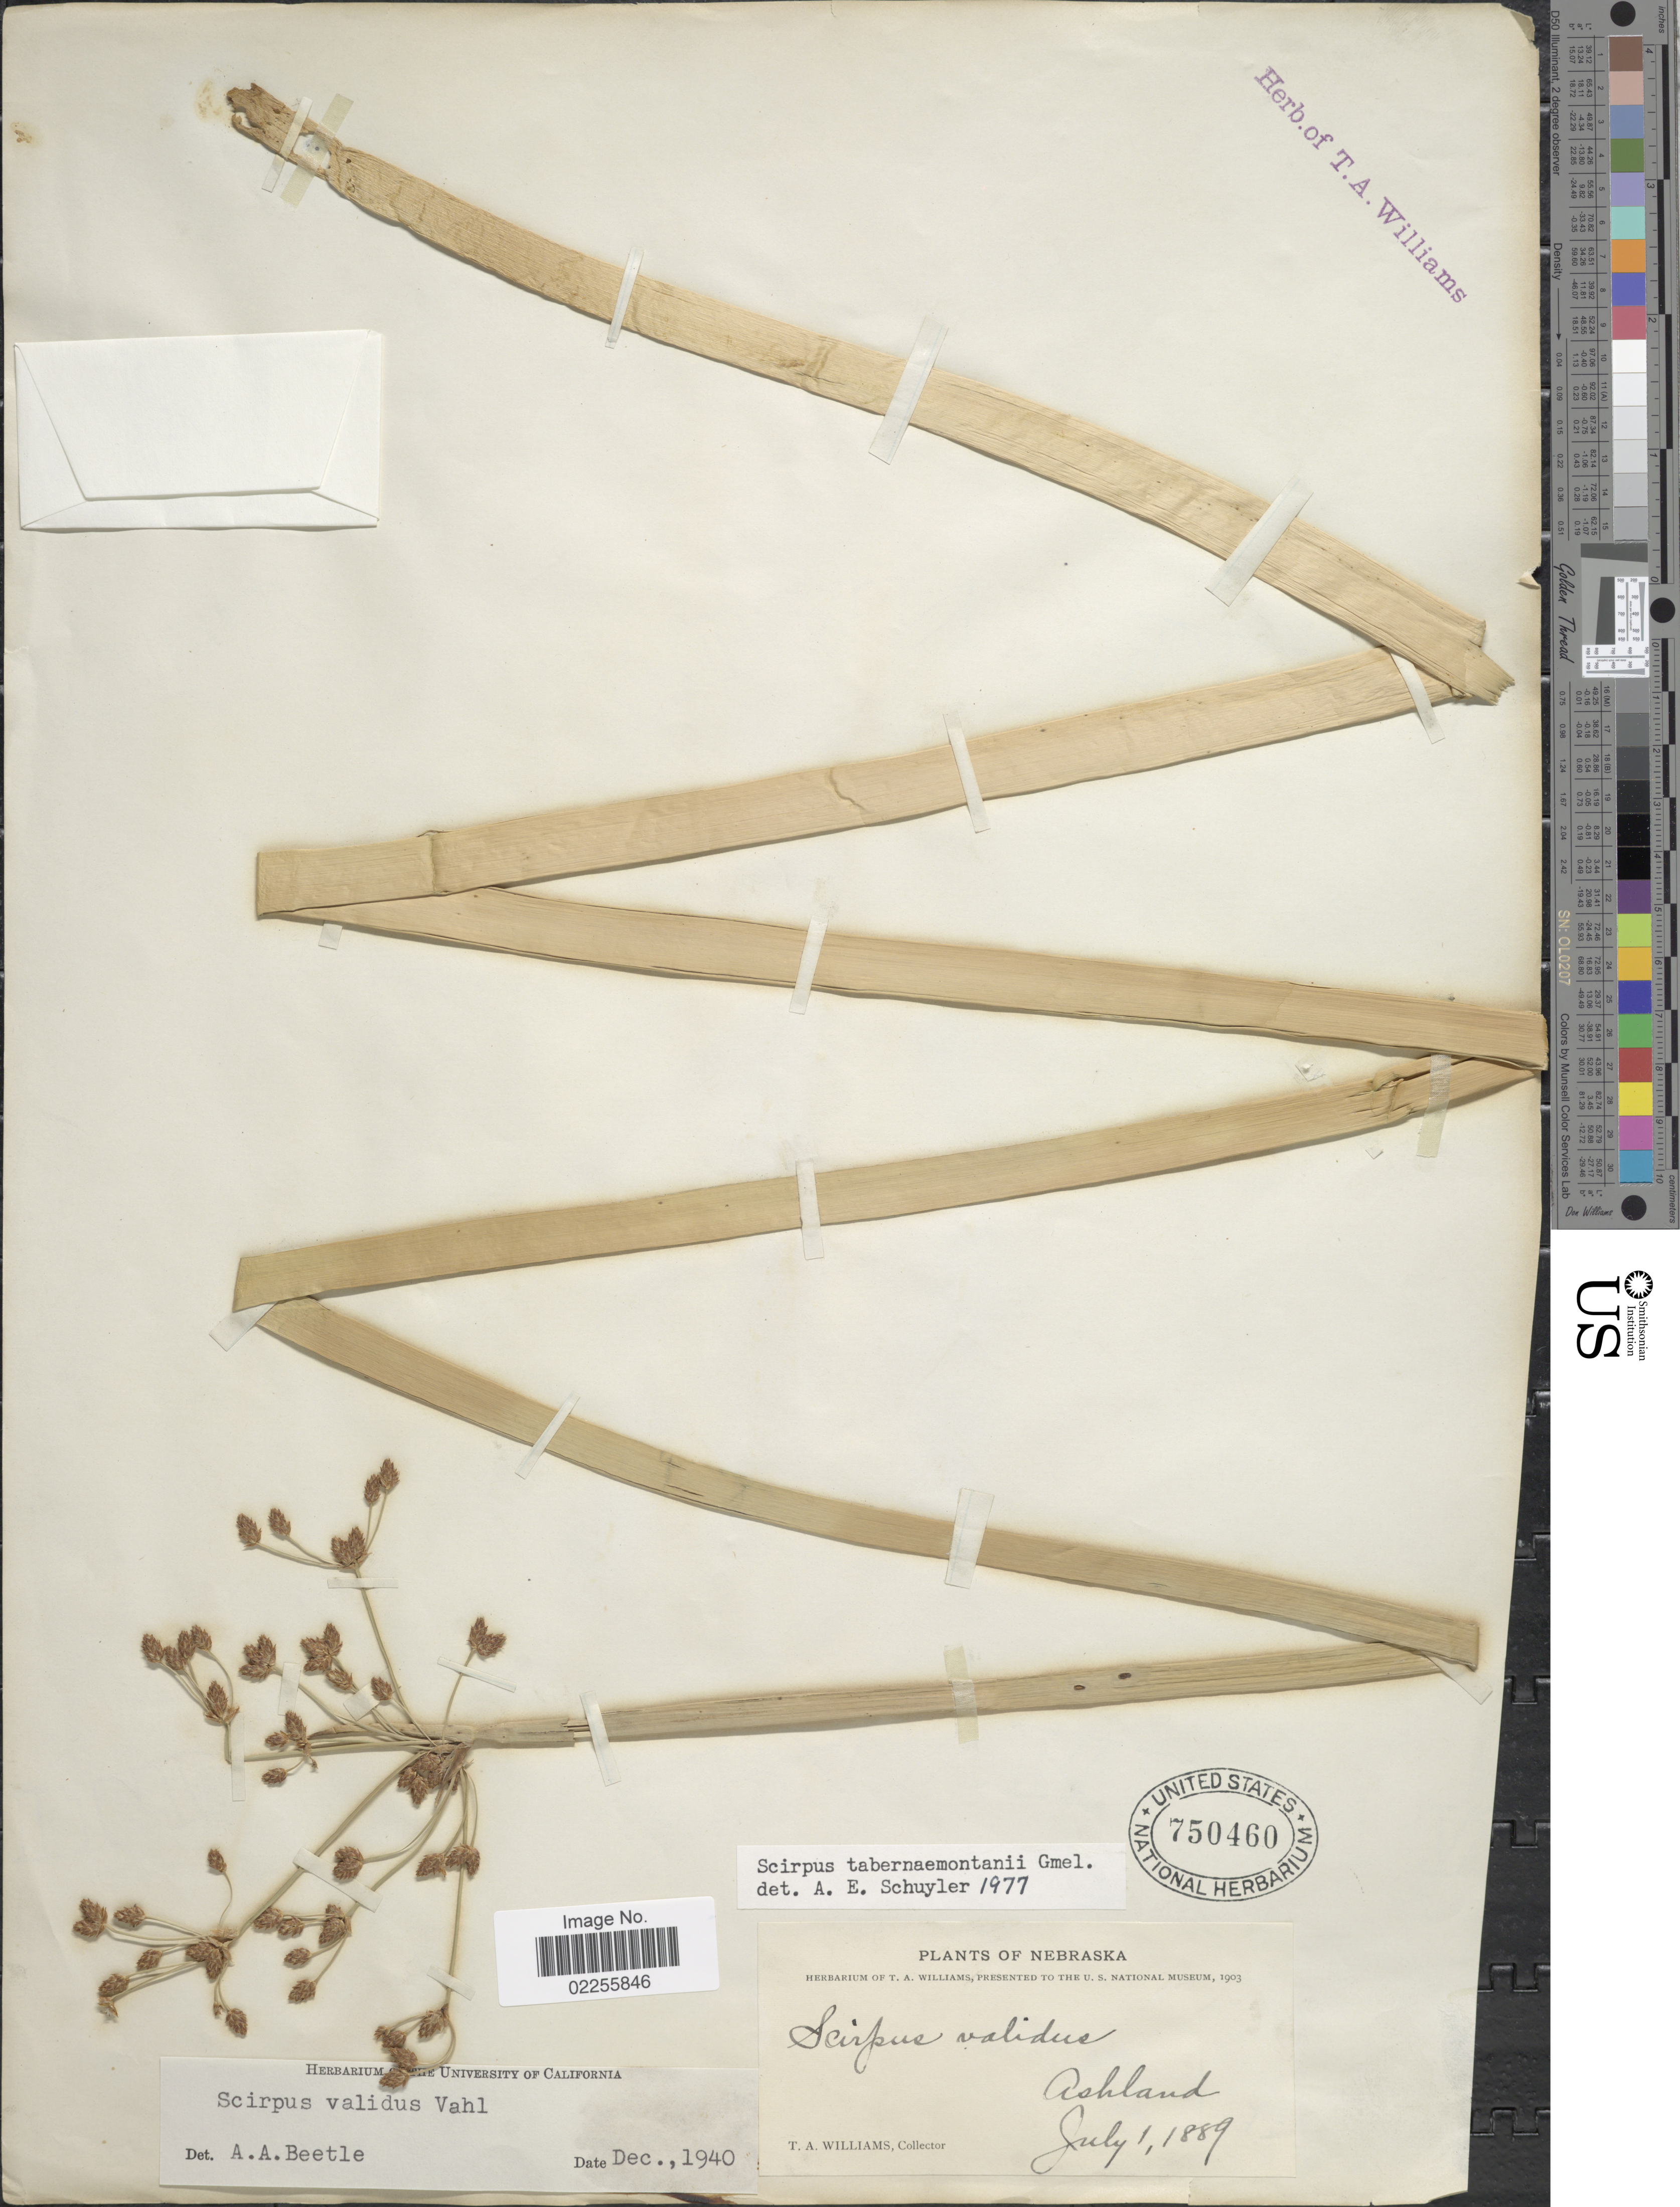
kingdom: Plantae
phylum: Tracheophyta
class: Liliopsida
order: Poales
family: Cyperaceae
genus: Schoenoplectus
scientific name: Schoenoplectus tabernaemontani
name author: (C.C. Gmel.) Palla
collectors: T. A. Williams (herbarium)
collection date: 1889-07-01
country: United States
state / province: Nebraska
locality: Ashland.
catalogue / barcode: US 750460